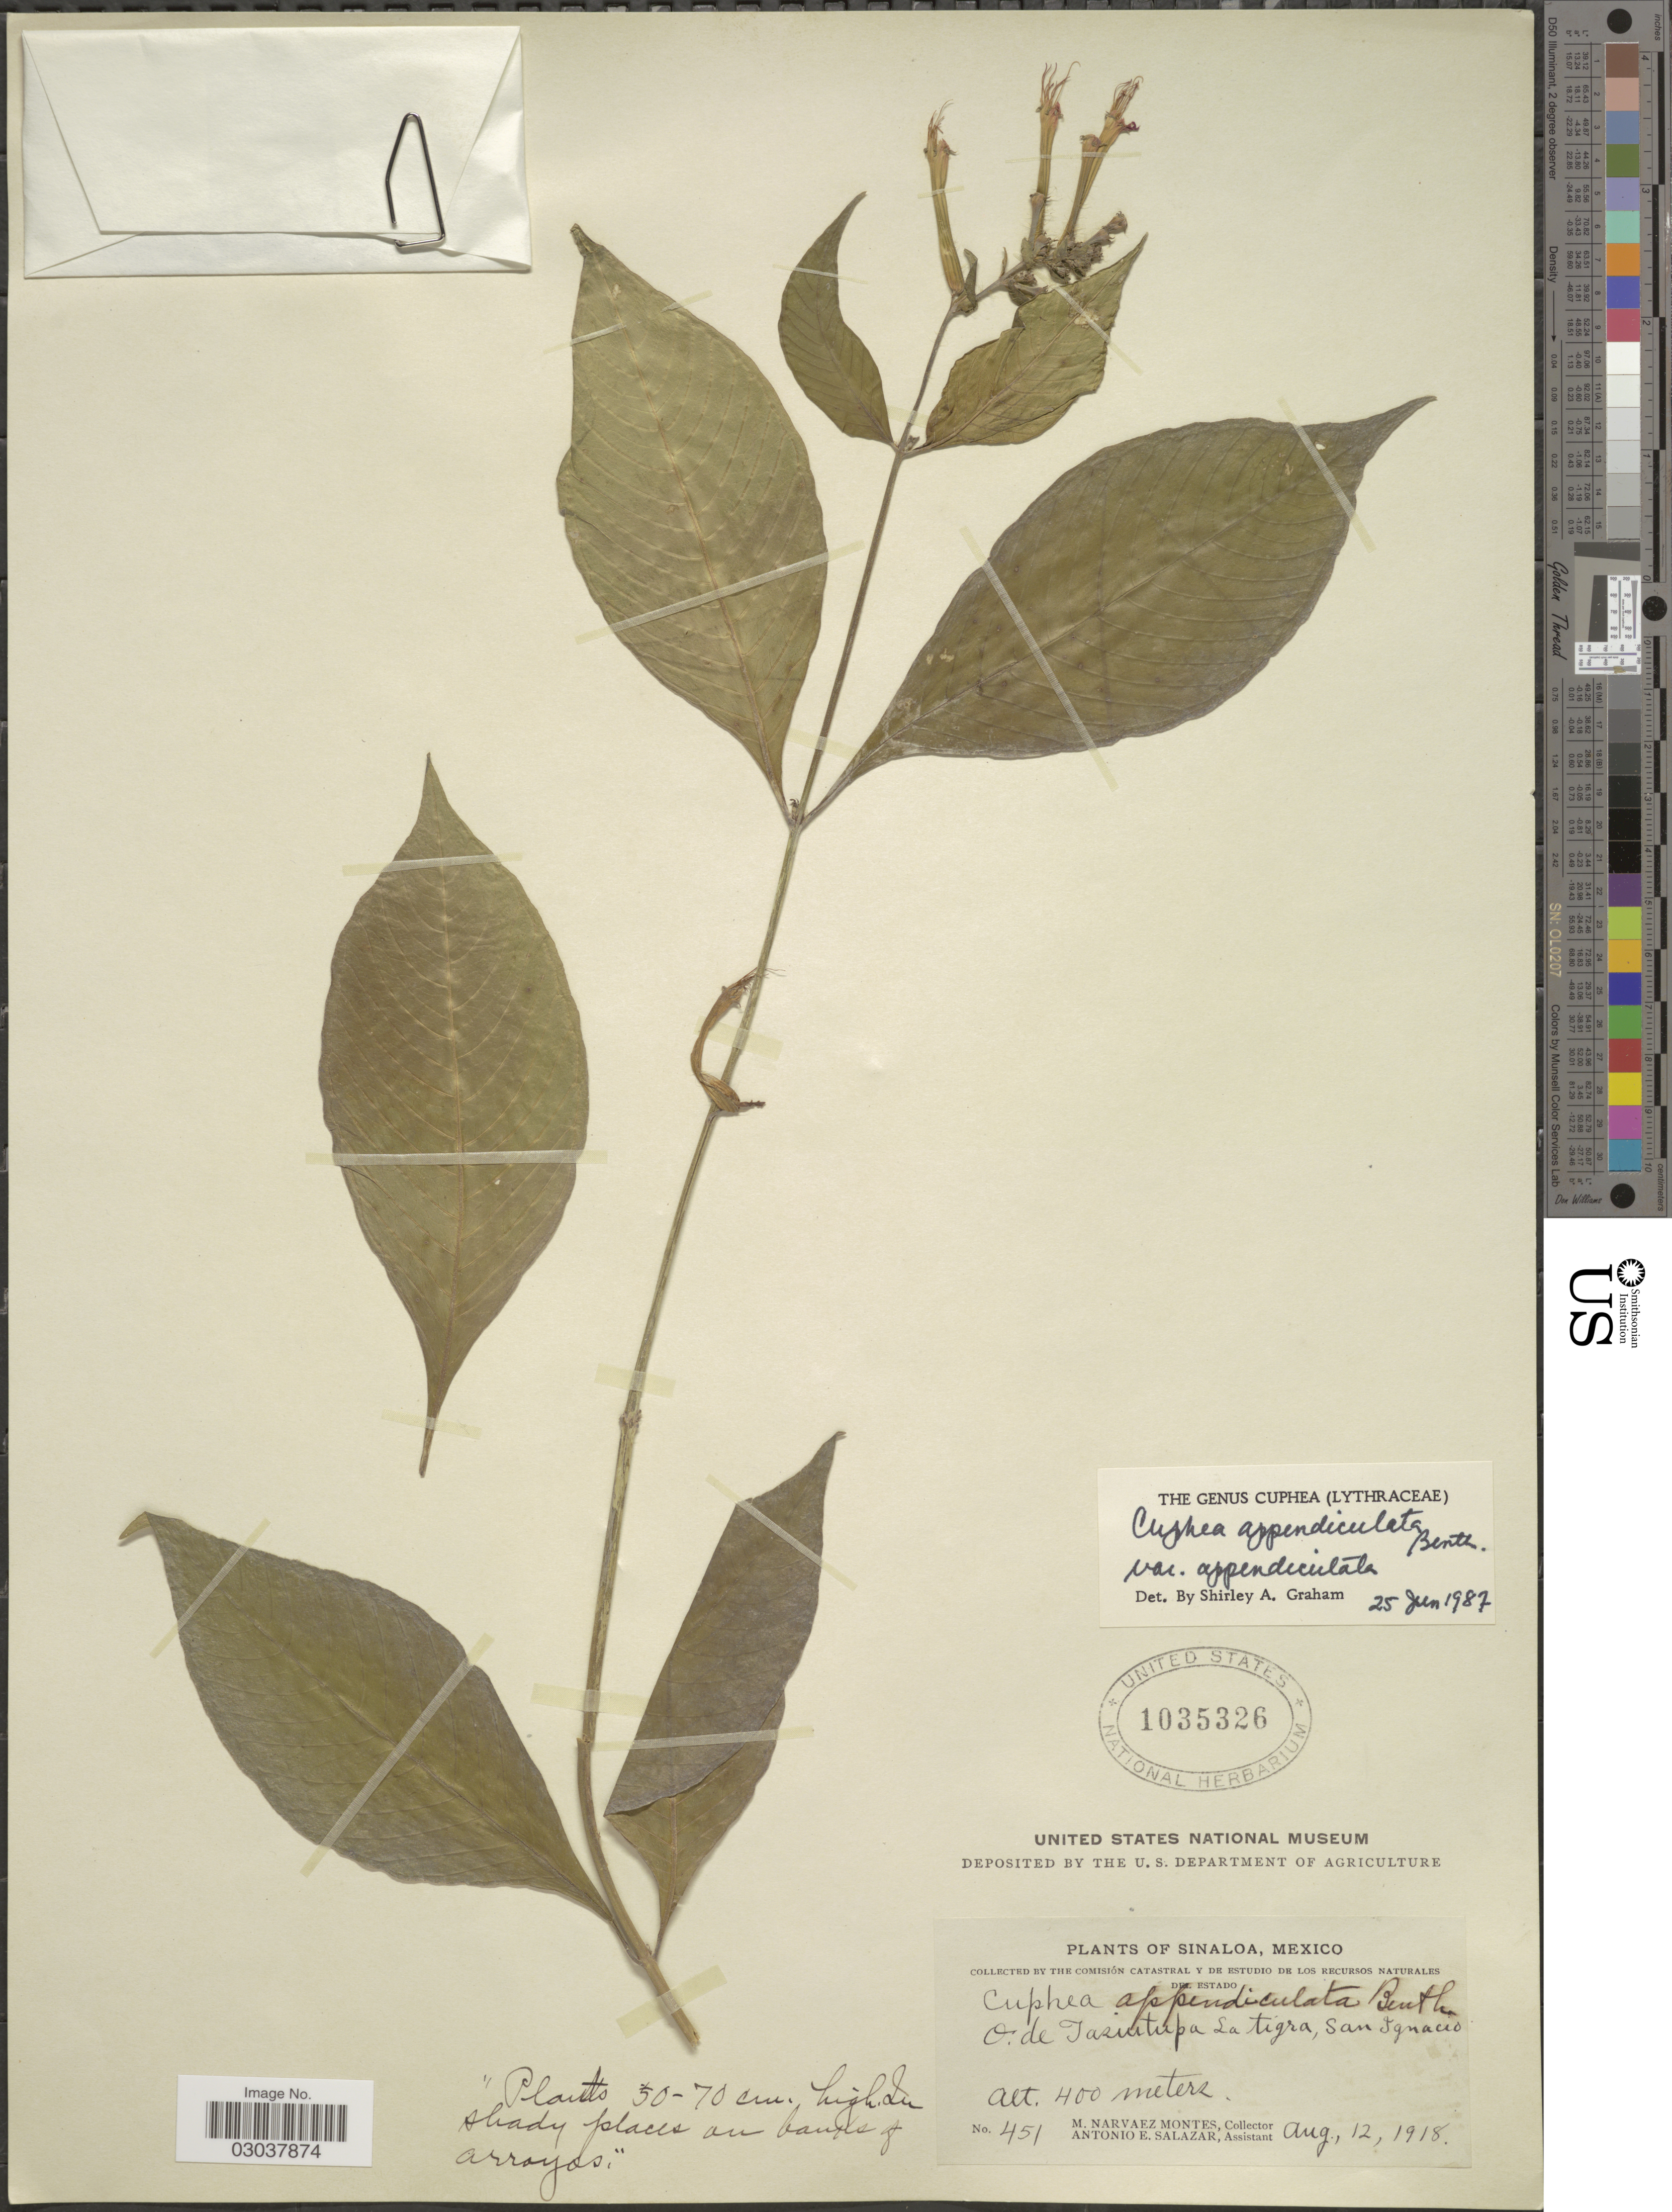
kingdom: Plantae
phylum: Tracheophyta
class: Magnoliopsida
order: Myrtales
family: Lythraceae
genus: Cuphea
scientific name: Cuphea appendiculata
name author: Benth.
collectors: M. Narvaez-Montes & A. E. Salazar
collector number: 451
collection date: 1918-08-12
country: Mexico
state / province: Sinaloa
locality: O. de Taziutupa [interpreted] La Tigra, San Ignacio.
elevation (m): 400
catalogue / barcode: US 1035326